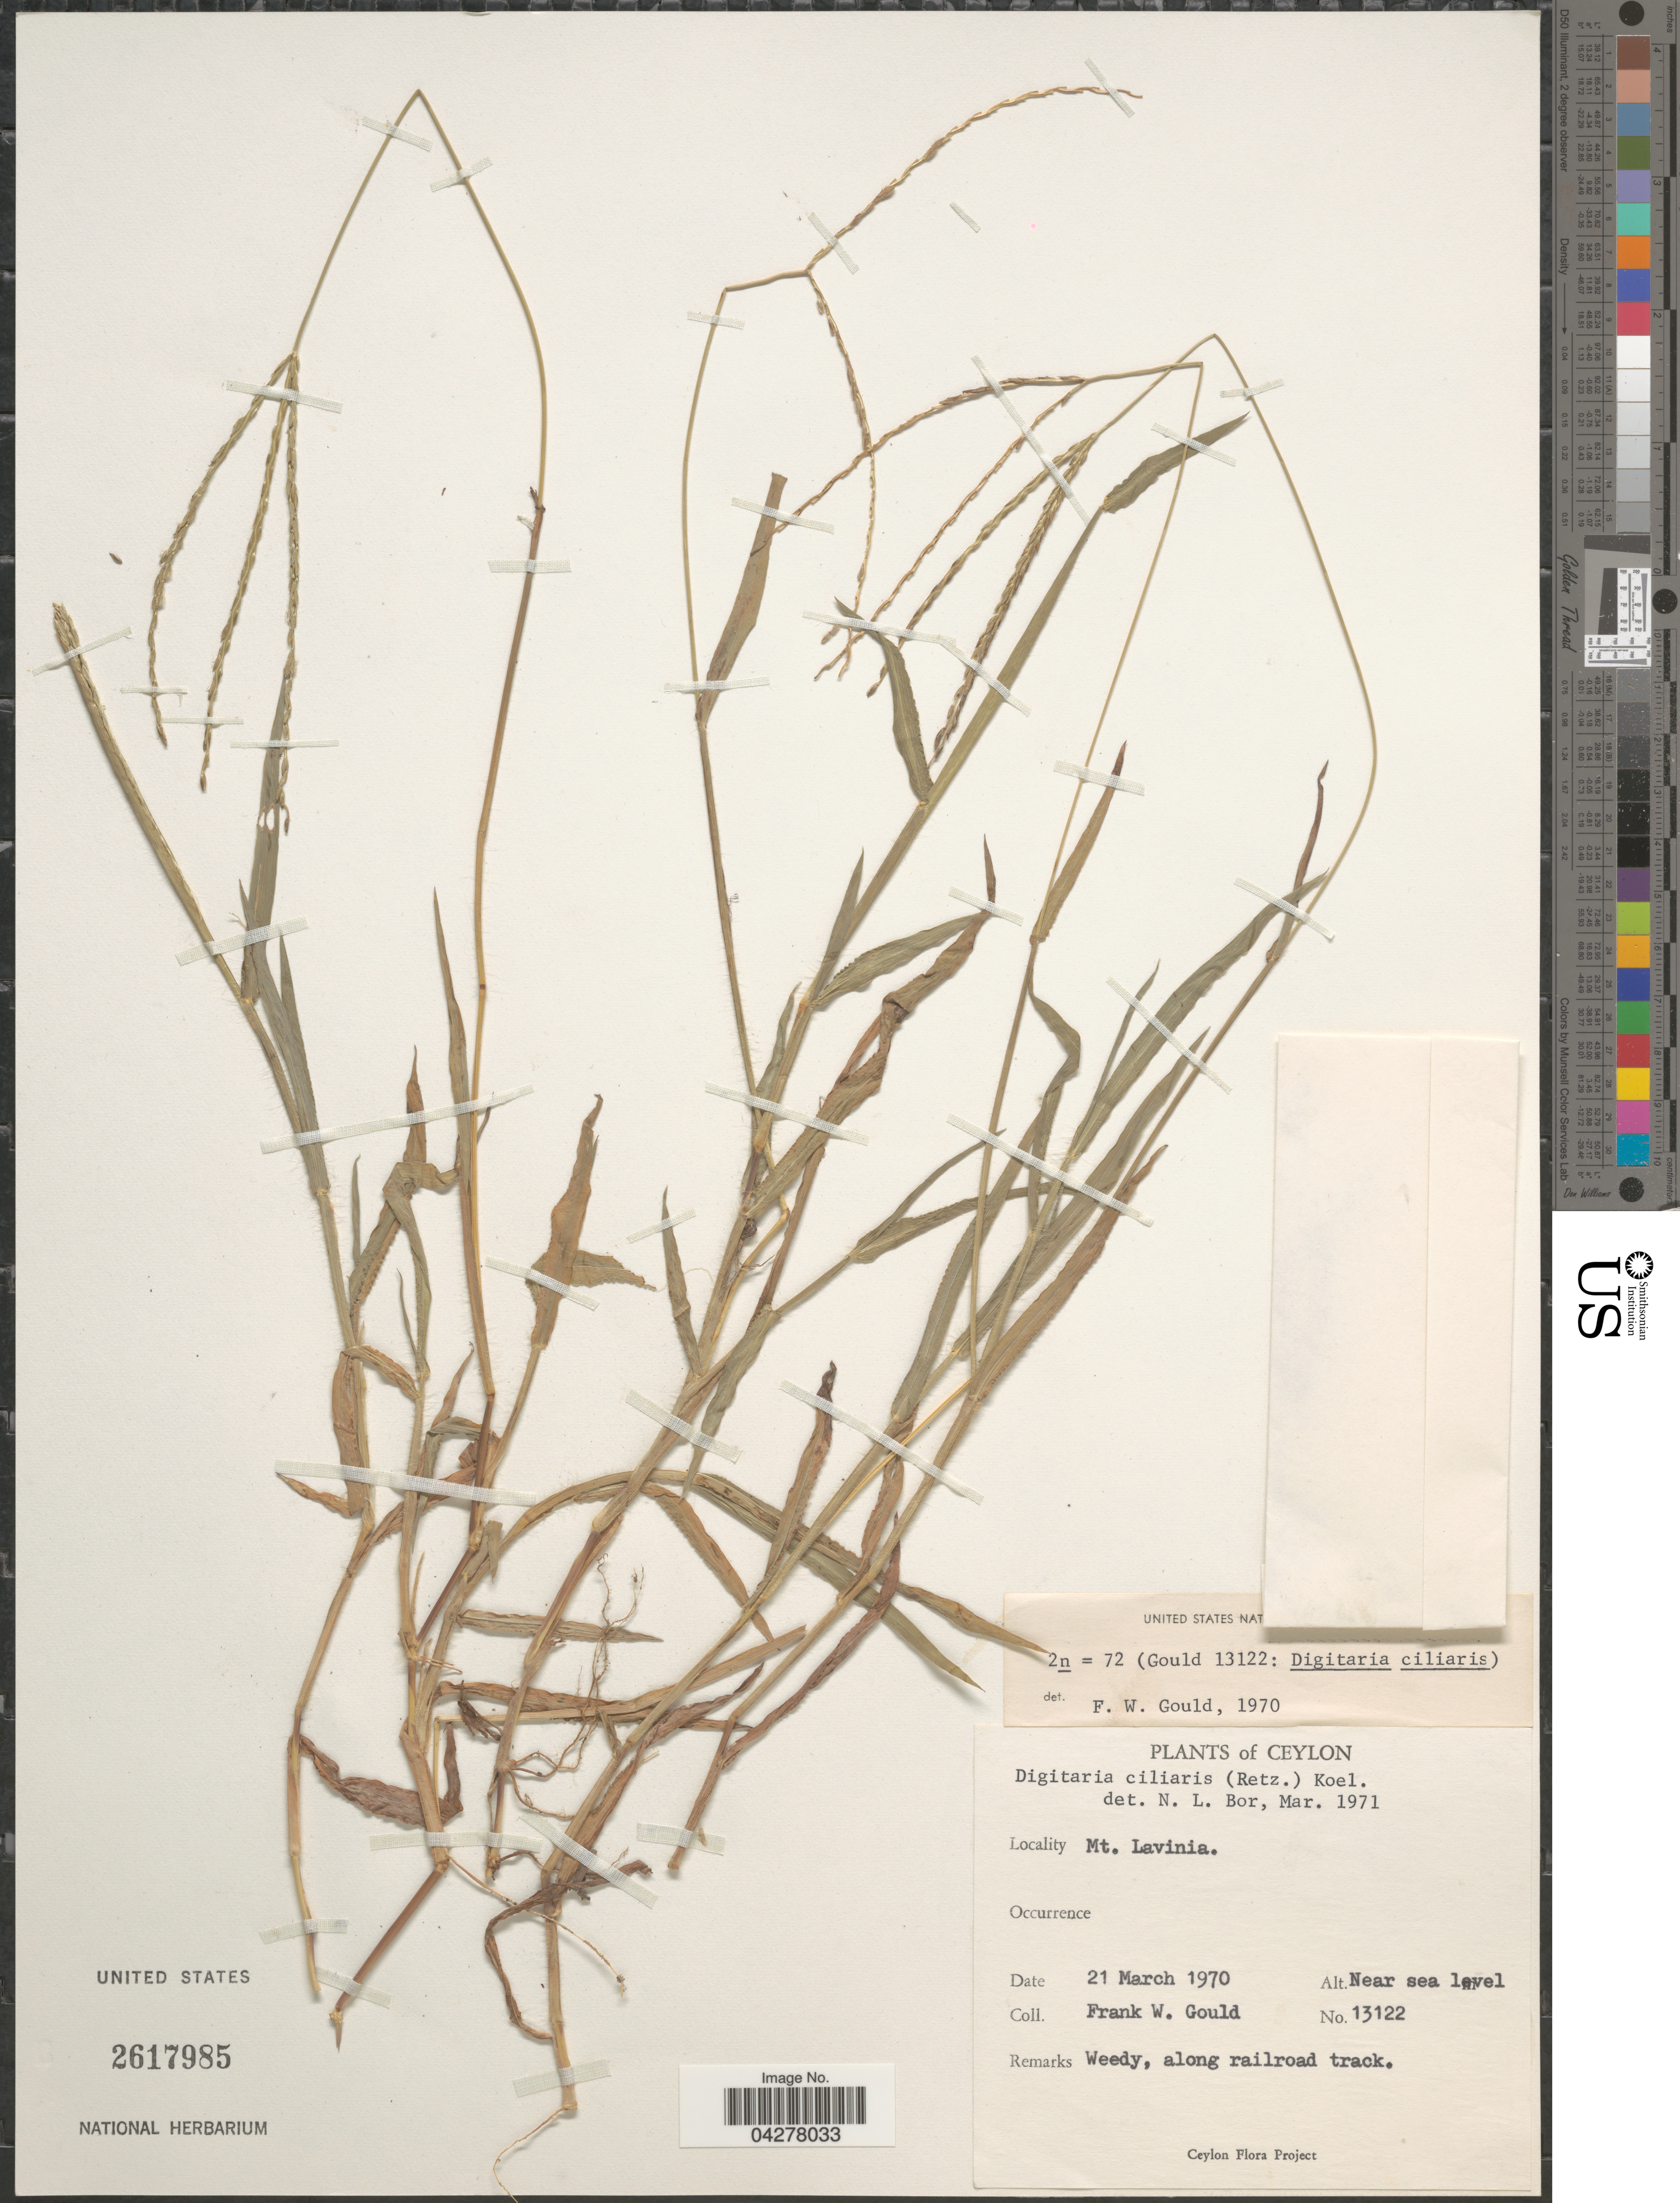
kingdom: Plantae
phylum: Tracheophyta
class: Liliopsida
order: Poales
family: Poaceae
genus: Digitaria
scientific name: Digitaria ciliaris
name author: (Retz.) Koeler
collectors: F. W. Gould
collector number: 13122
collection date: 1970-03-21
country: Sri Lanka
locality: Ceylon. Mt. Lavinia. Weedy, along railroad track.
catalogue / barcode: US 2617985